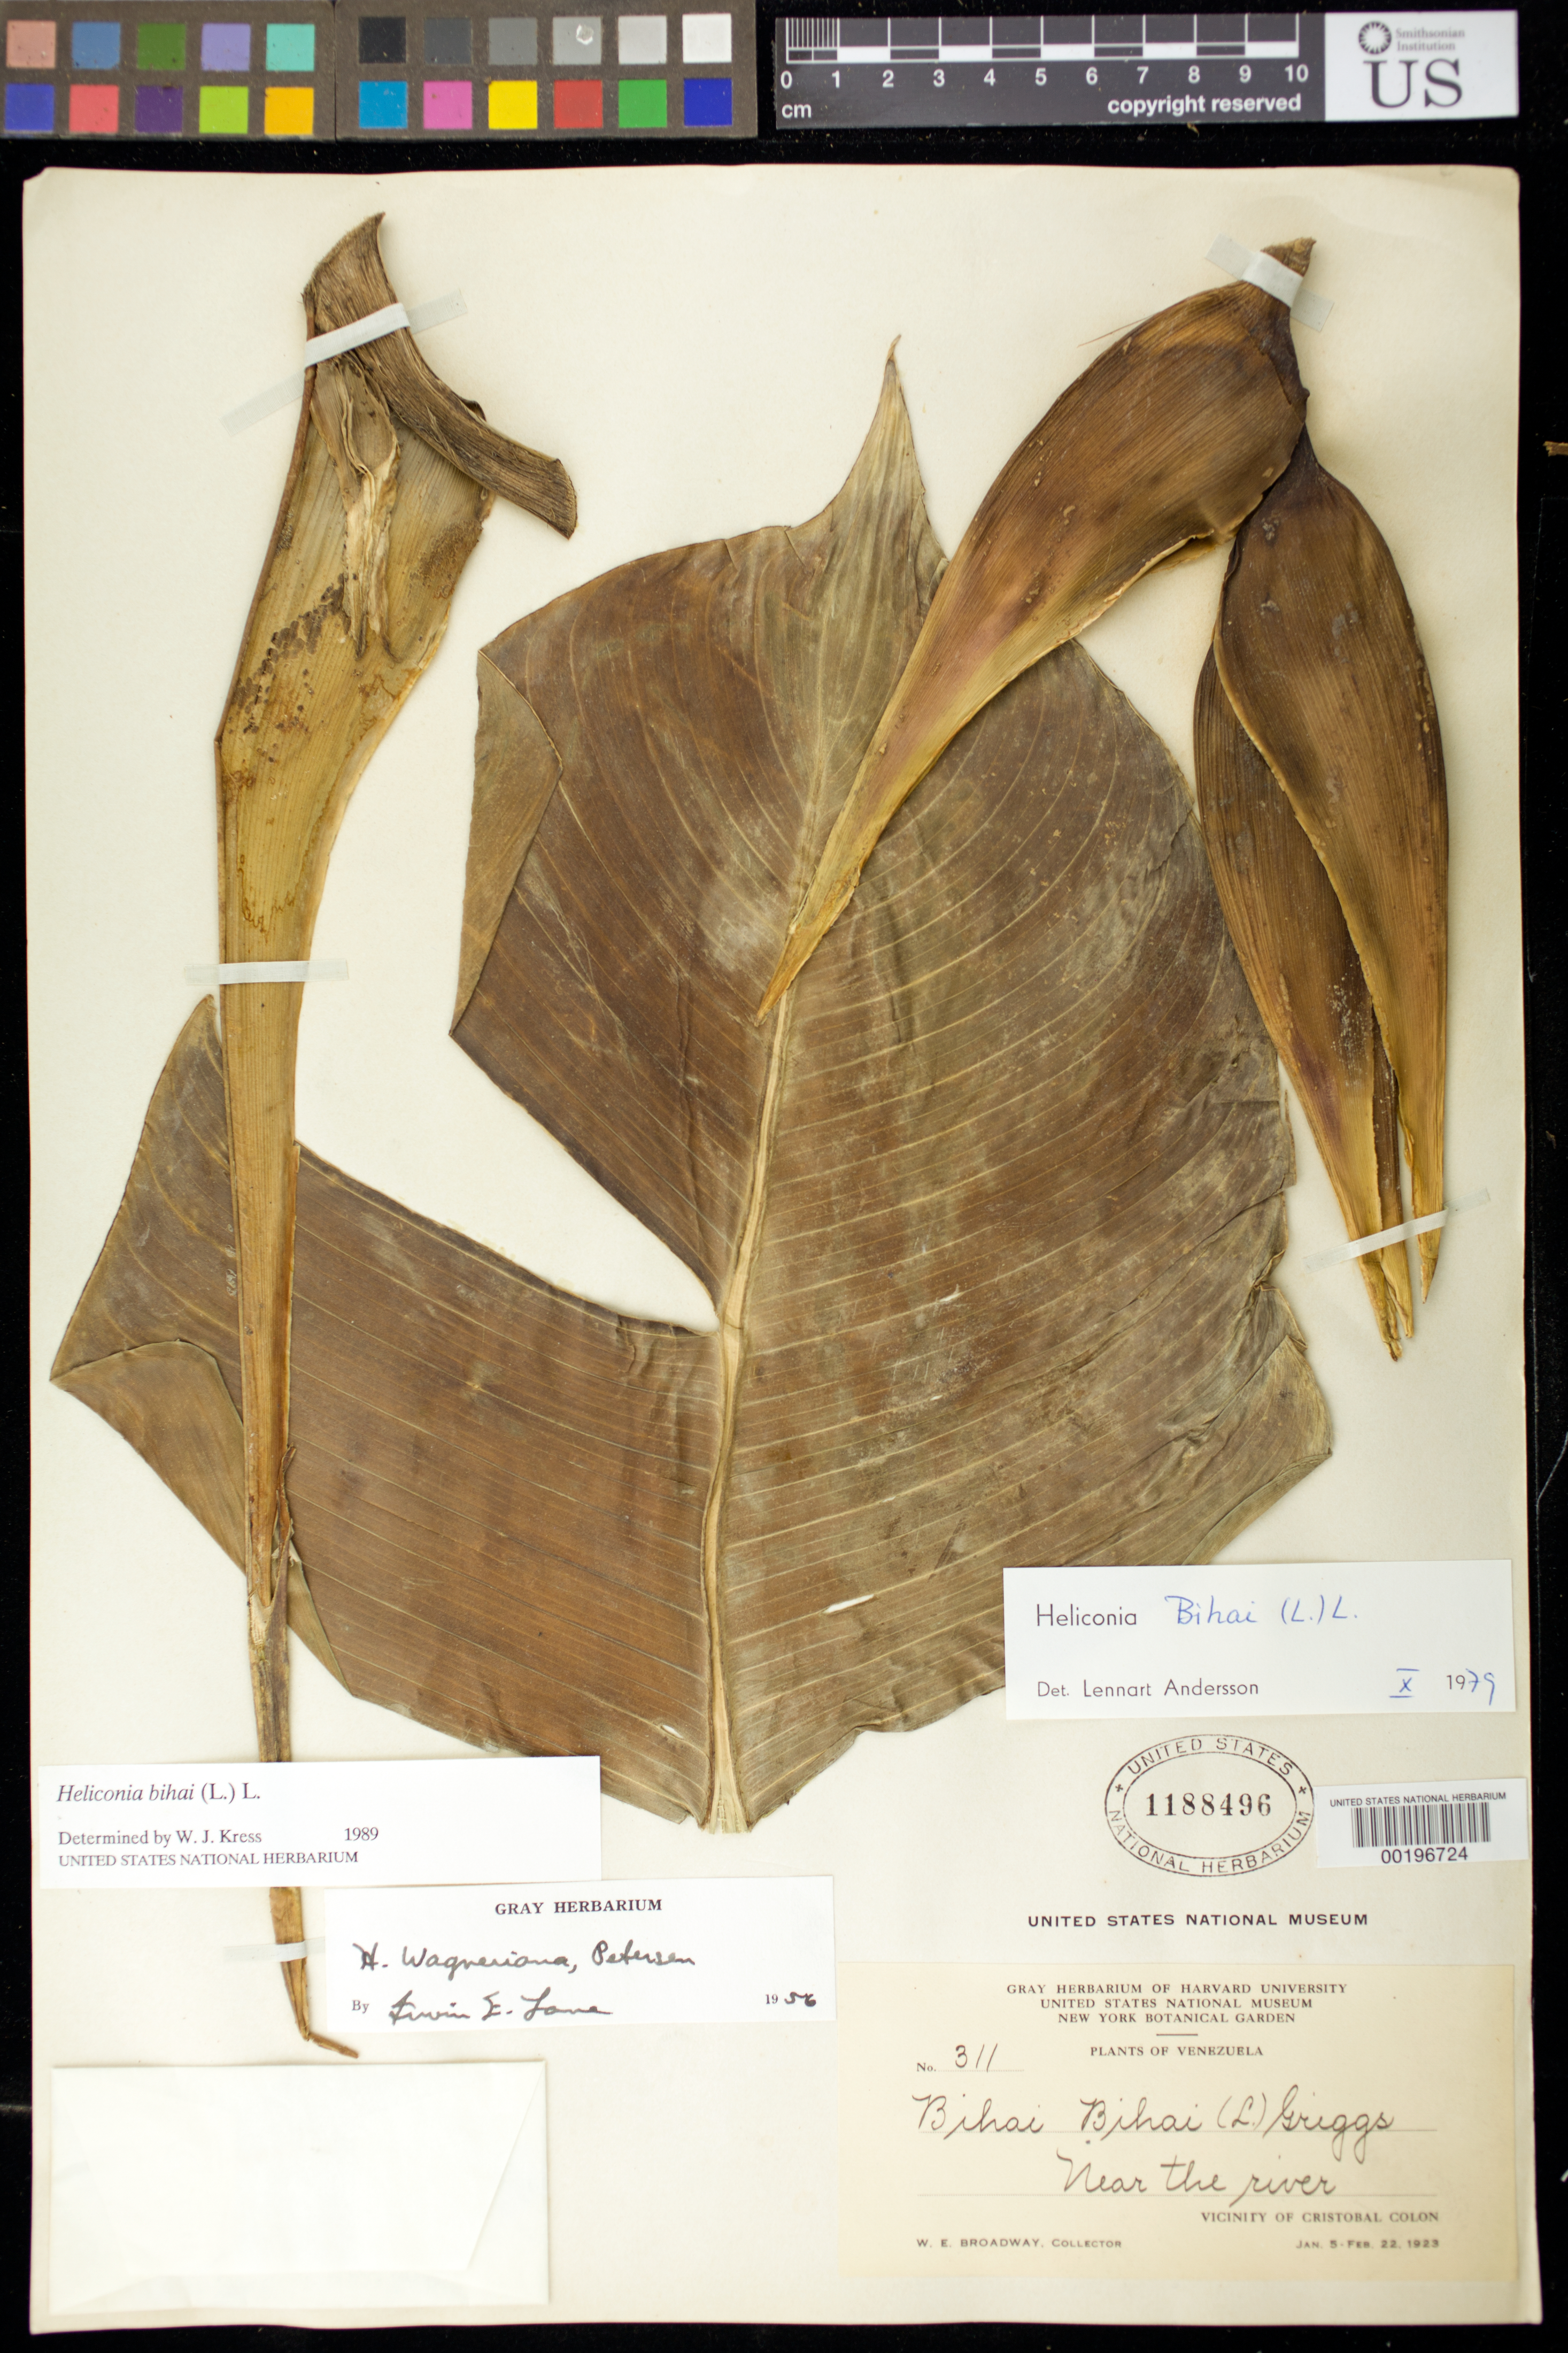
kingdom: Plantae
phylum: Tracheophyta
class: Liliopsida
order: Zingiberales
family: Heliconiaceae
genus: Heliconia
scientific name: Heliconia bihai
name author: (L.) L.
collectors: W. E. Broadway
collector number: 311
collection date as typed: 05 Jan 1923 to 22 Feb 1923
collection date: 1923-01-05/1923-02-22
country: Venezuela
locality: Vicinity of Cristobal Colon.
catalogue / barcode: US 1188496